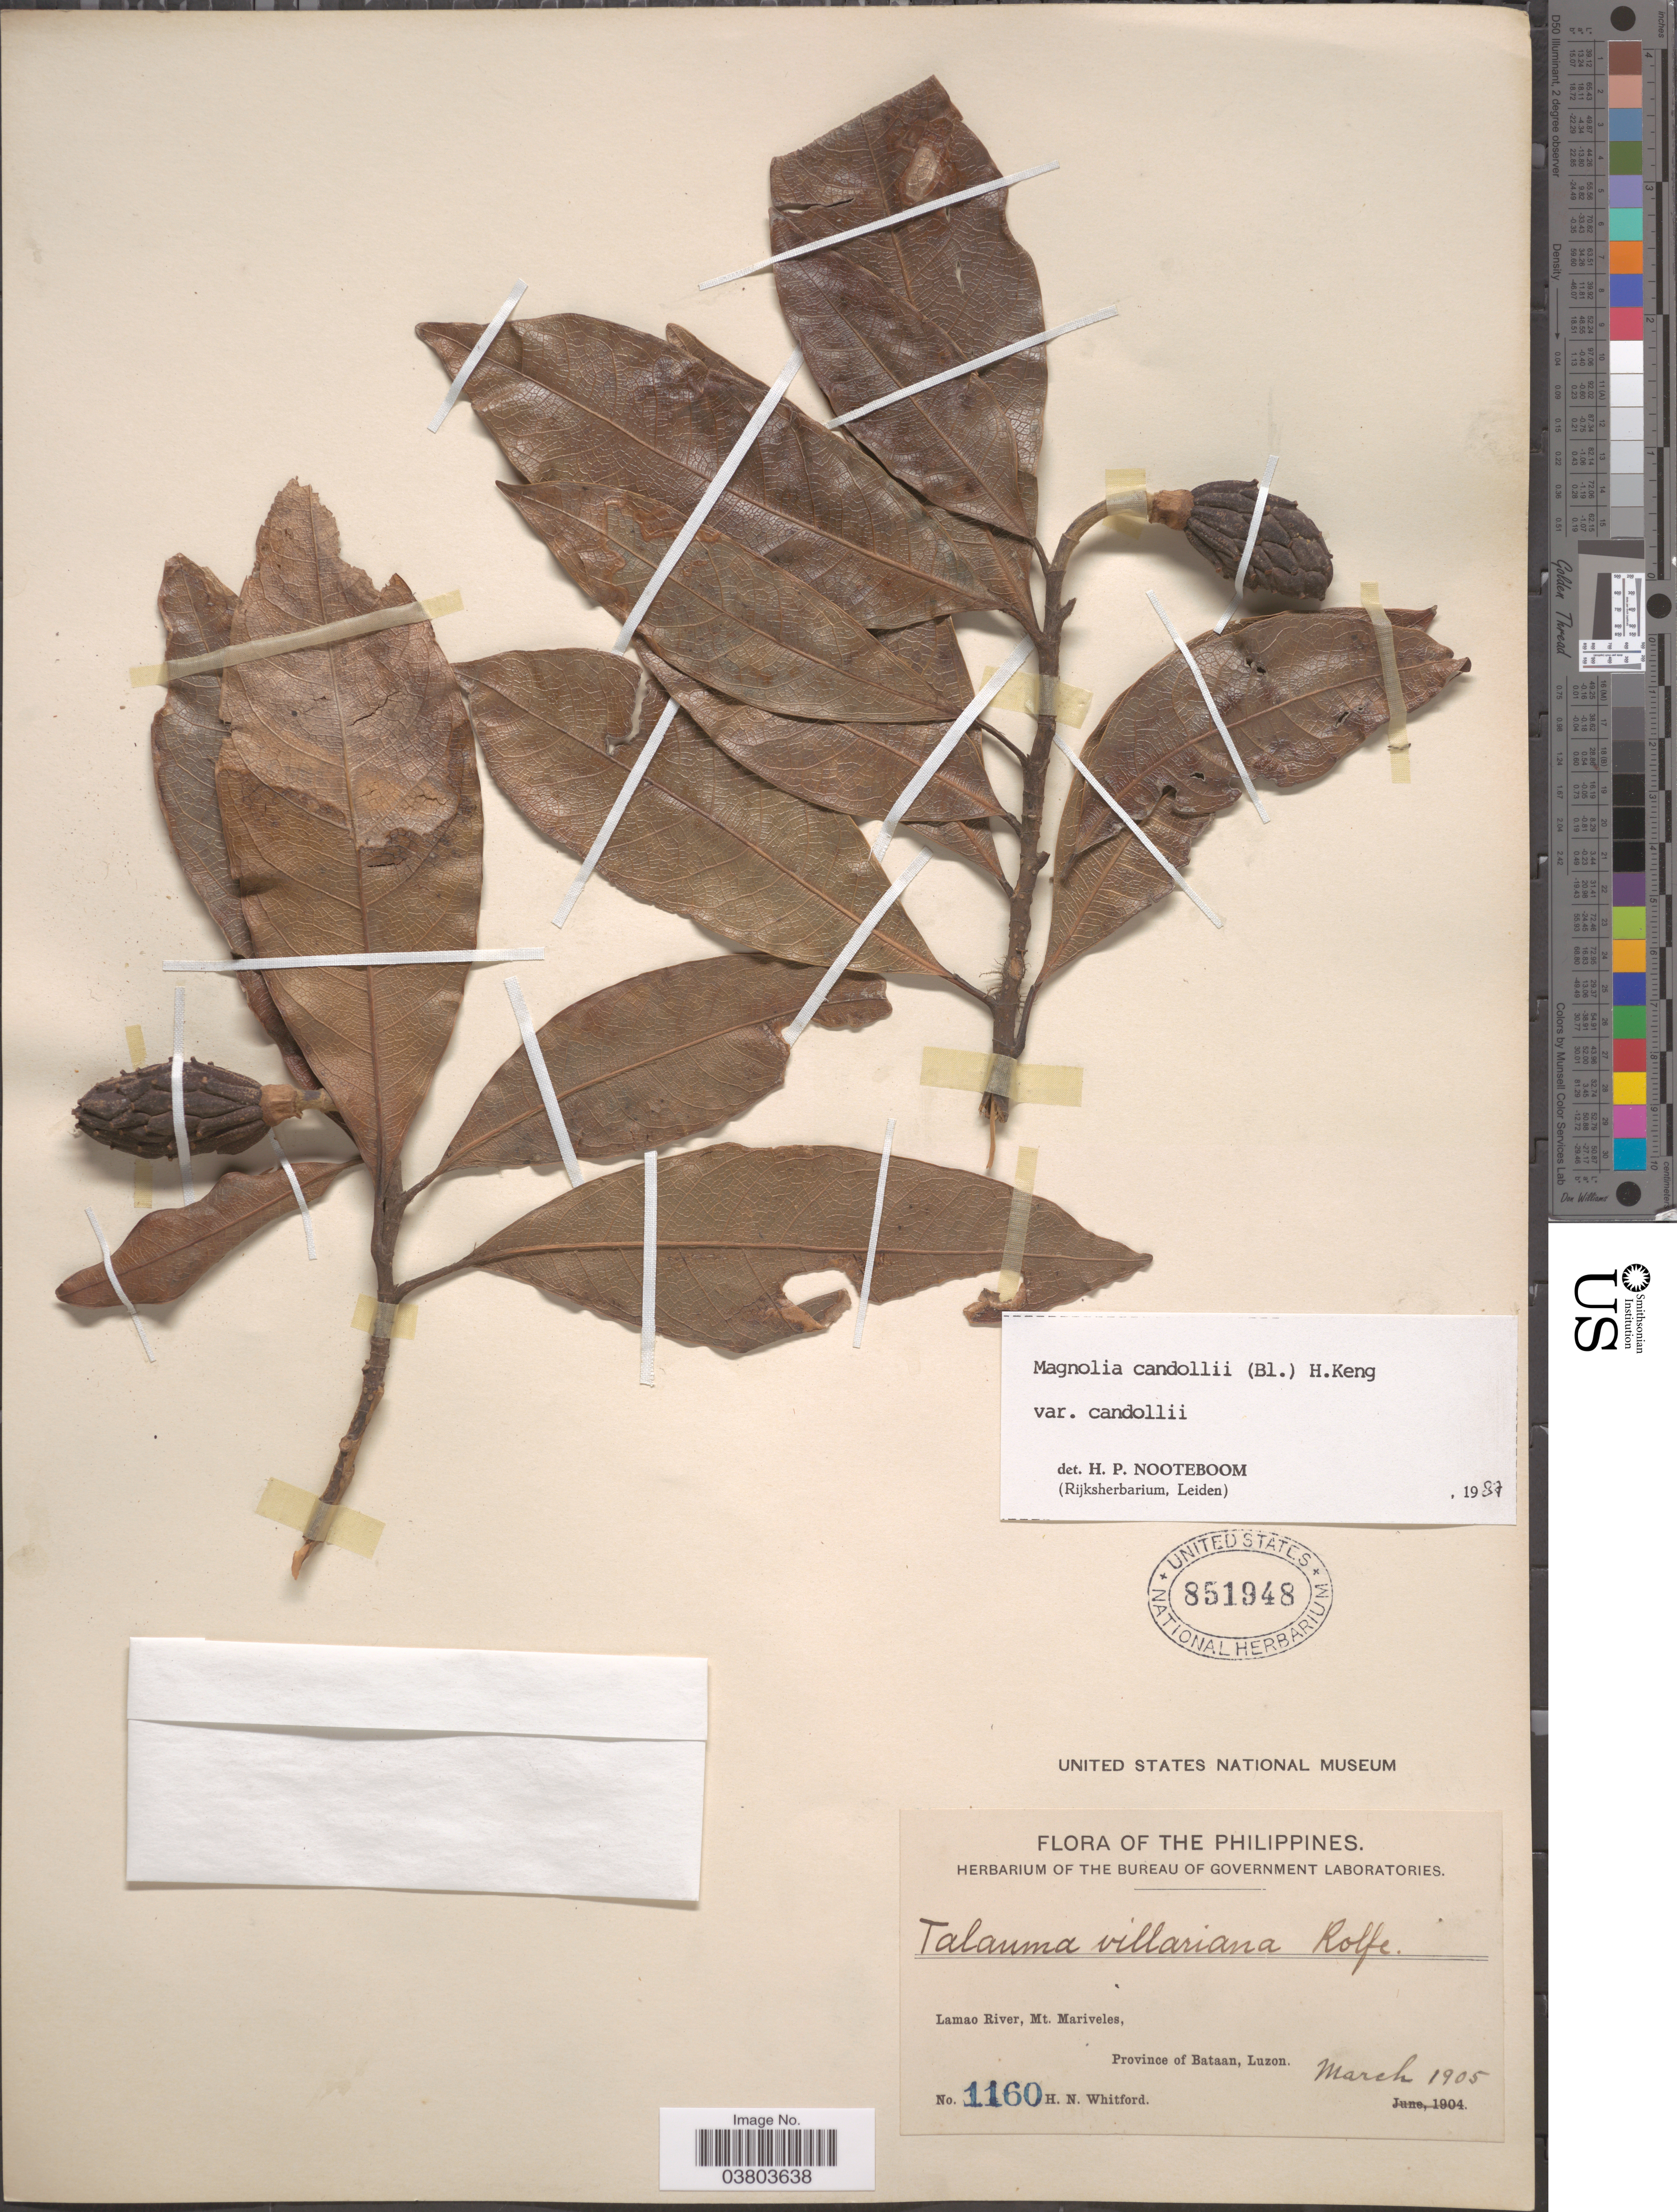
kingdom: Plantae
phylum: Tracheophyta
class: Magnoliopsida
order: Magnoliales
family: Magnoliaceae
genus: Magnolia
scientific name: Magnolia candollei var. candollei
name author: Link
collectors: H. N. Whitford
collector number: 1160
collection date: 1905-05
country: Philippines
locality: Lamao River, Mt. Mariveles, Province of Bataan, Luzon.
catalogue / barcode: US 851948